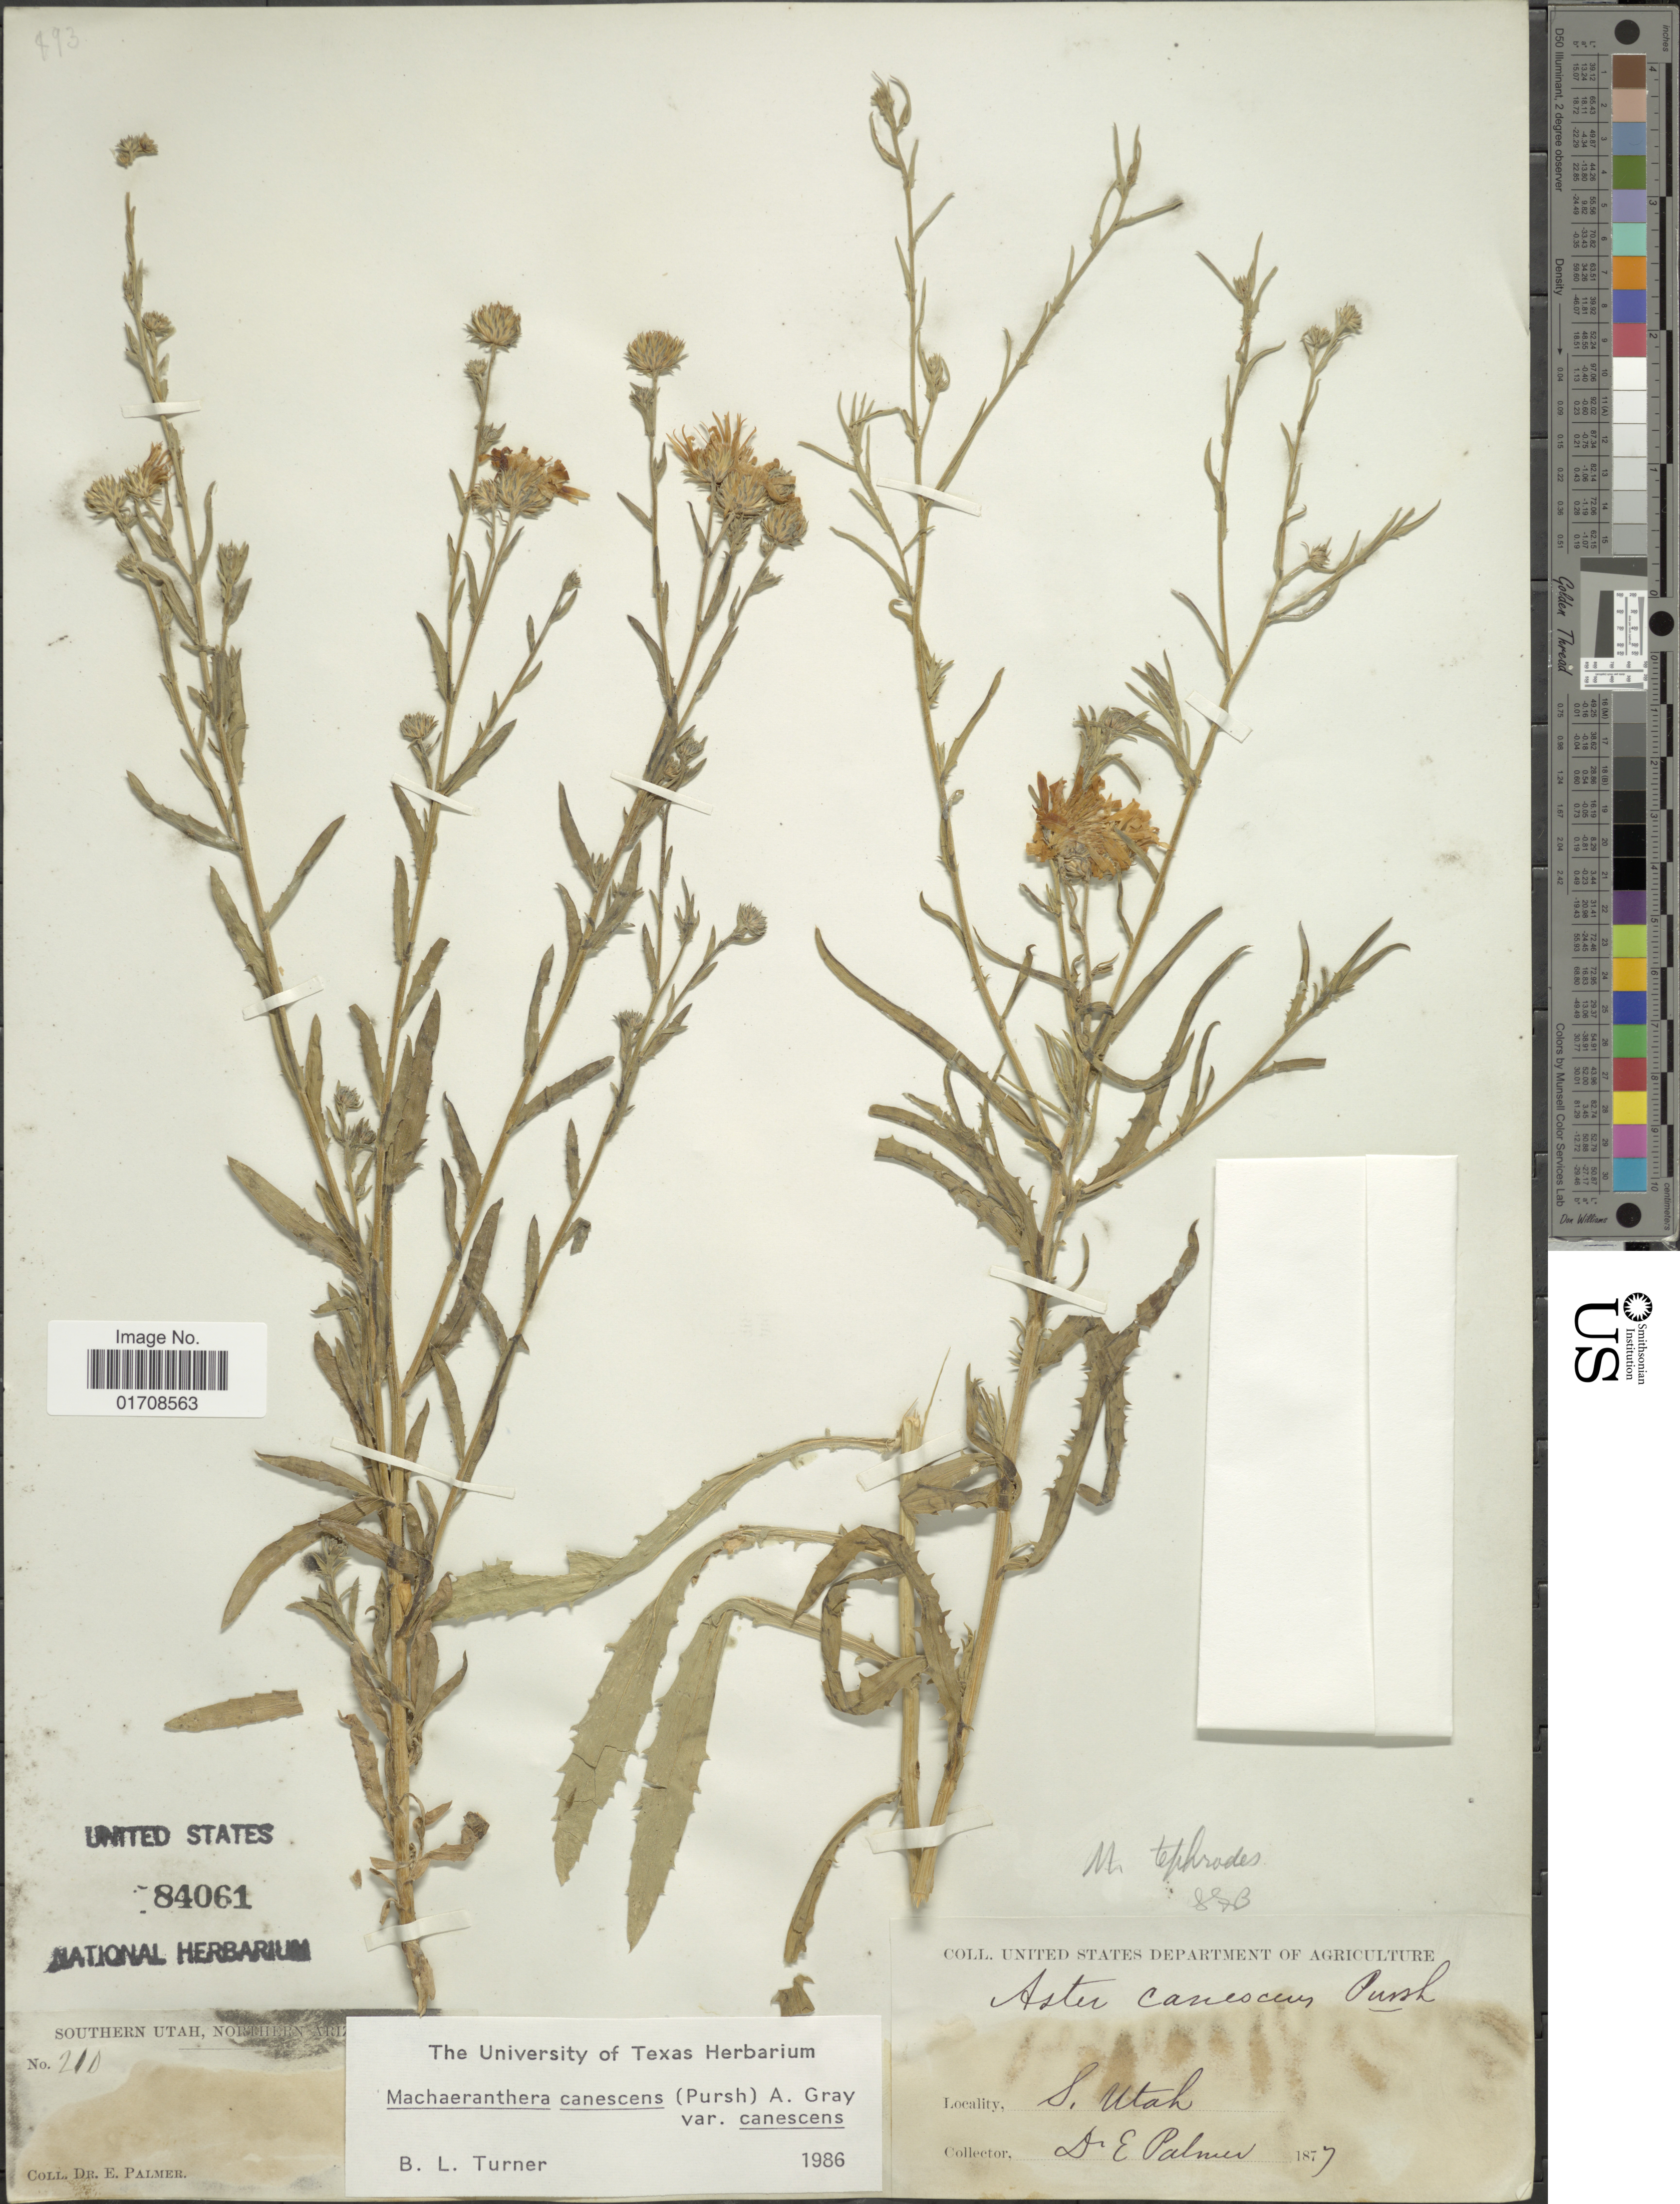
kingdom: Plantae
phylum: Tracheophyta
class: Magnoliopsida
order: Asterales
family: Asteraceae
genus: Machaeranthera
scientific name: Machaeranthera canescens var. canescens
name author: (Pursh) A. Gray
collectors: E. Palmer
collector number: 210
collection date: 1877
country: United States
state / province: Utah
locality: Southern Utah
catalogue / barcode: US 84061